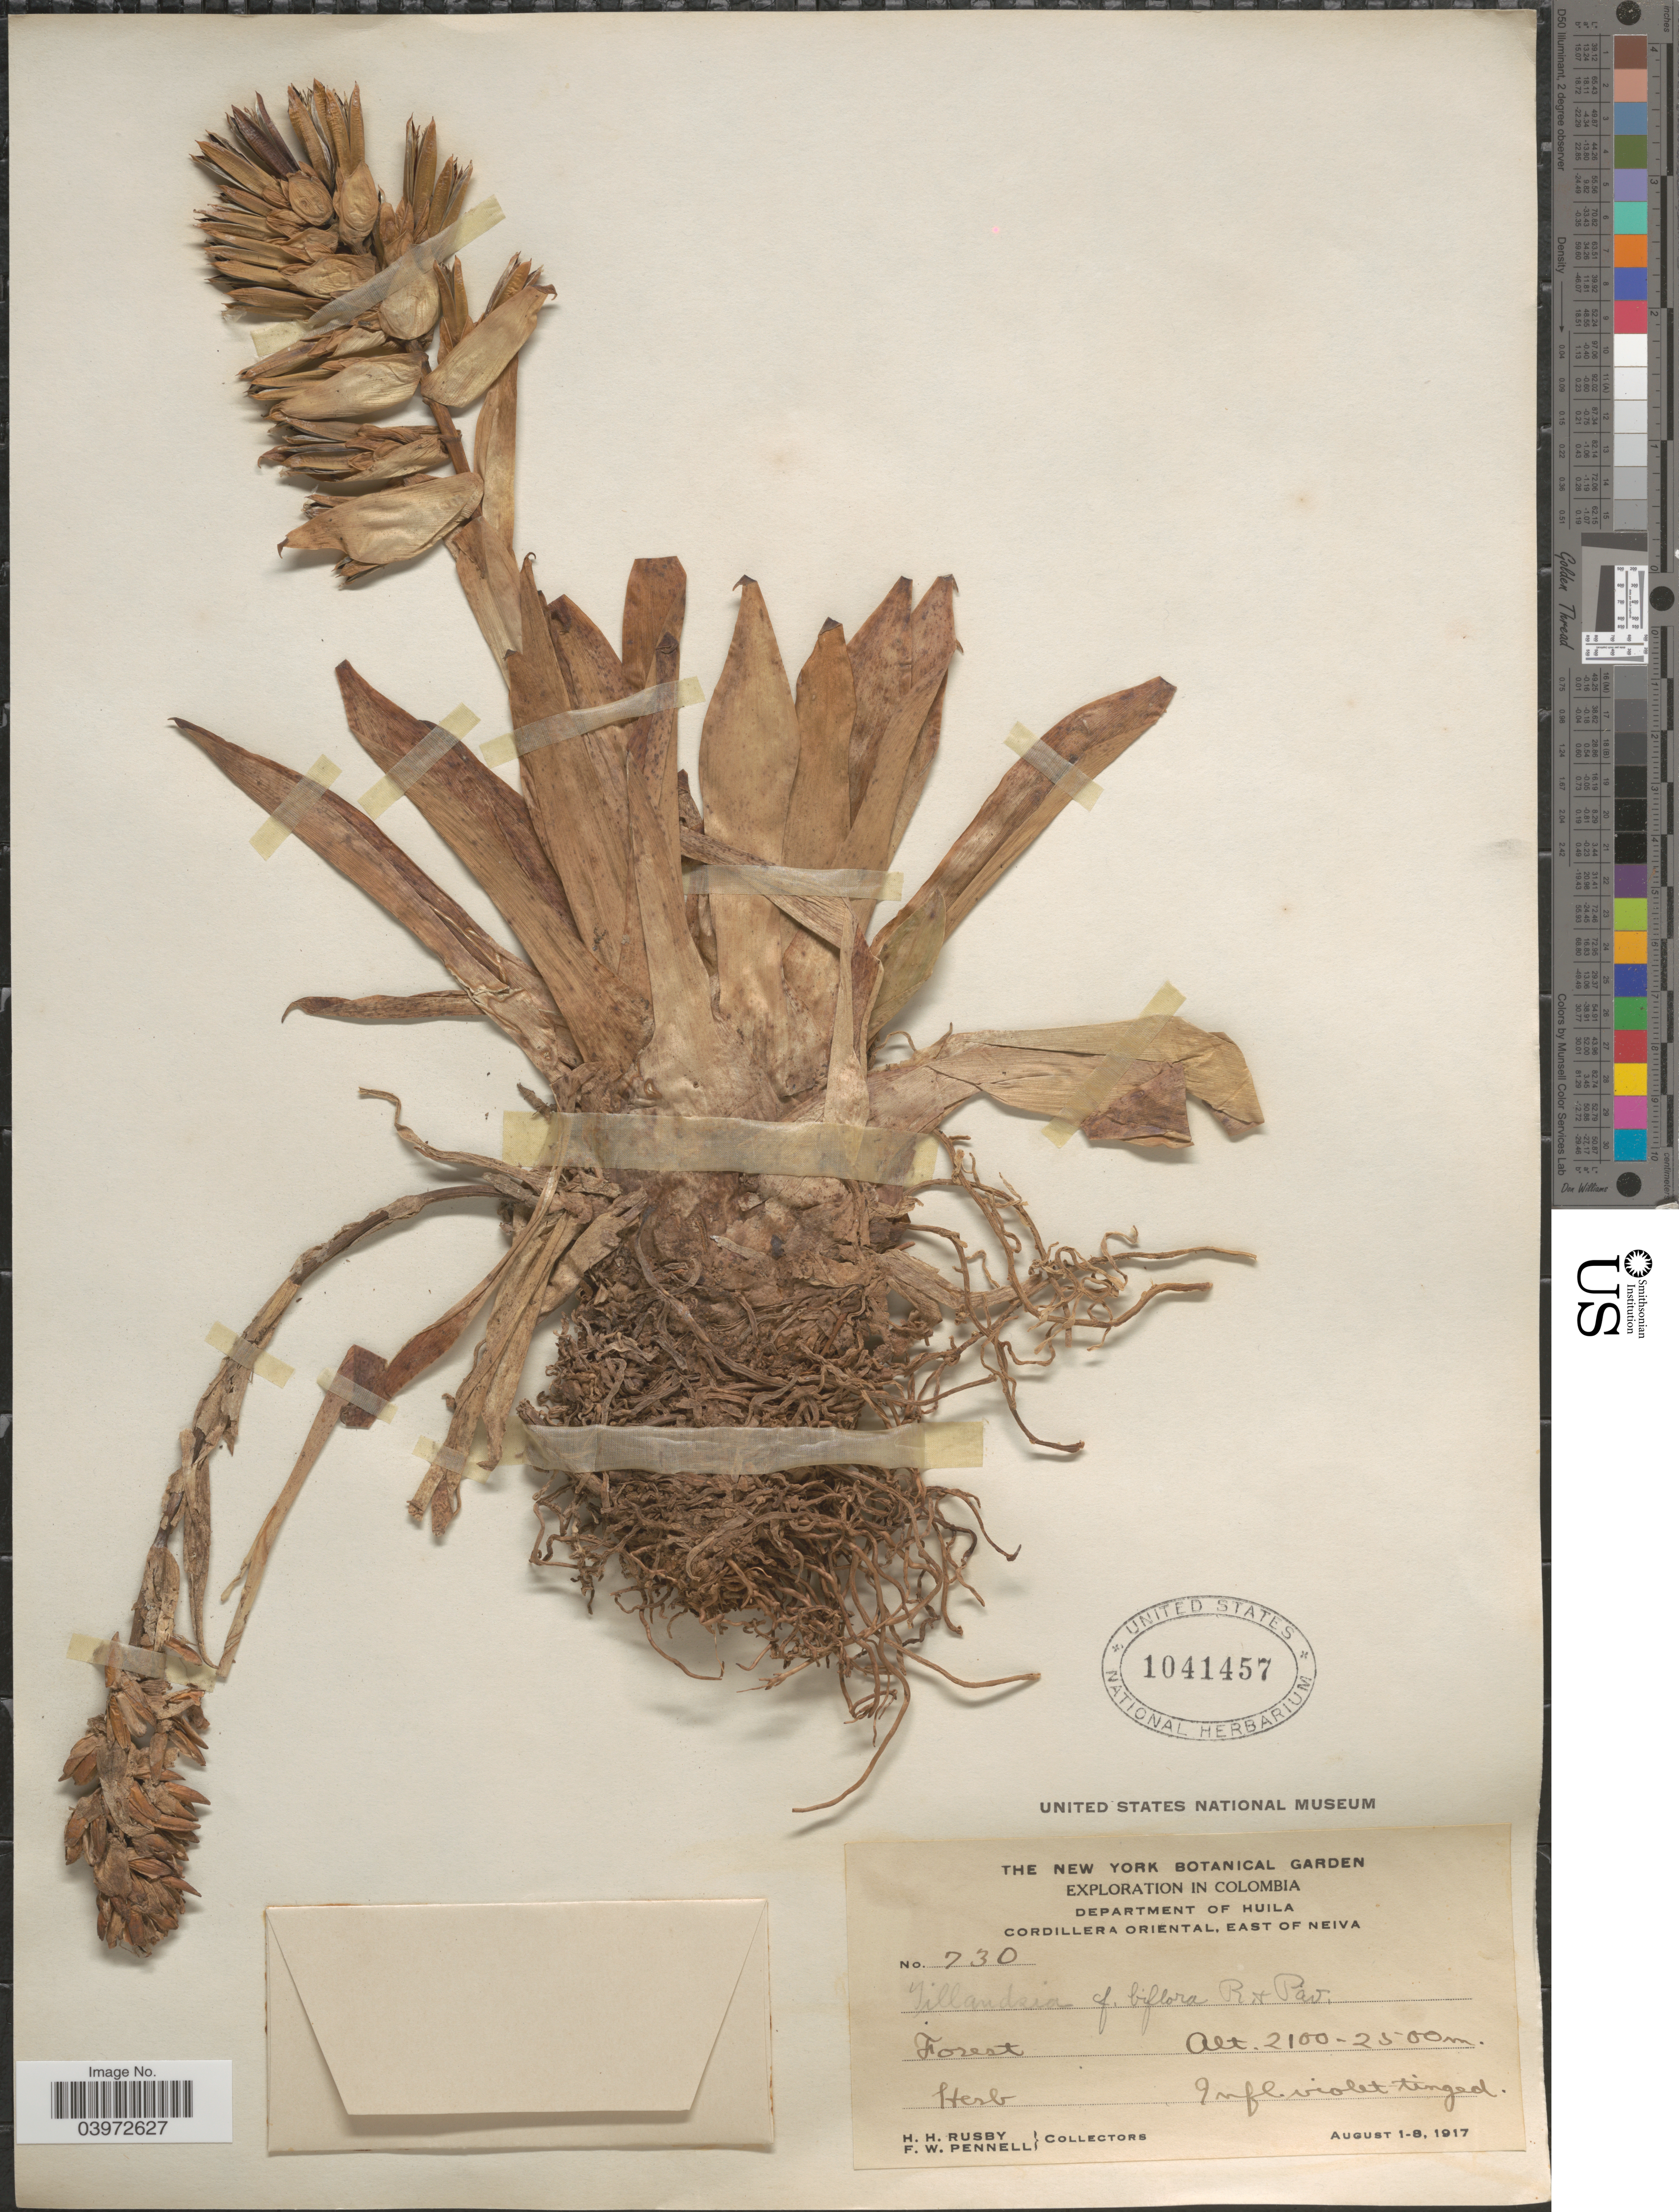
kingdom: Plantae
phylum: Tracheophyta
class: Liliopsida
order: Poales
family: Bromeliaceae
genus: Tillandsia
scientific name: Tillandsia biflora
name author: Ruiz & Pav.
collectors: H. H. Rusby & F. W. Pennell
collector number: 730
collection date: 1917-08-01/1917-08-08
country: Colombia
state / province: Huila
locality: Cordillera Oriental, East of Neiva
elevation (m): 2100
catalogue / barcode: US 1041457